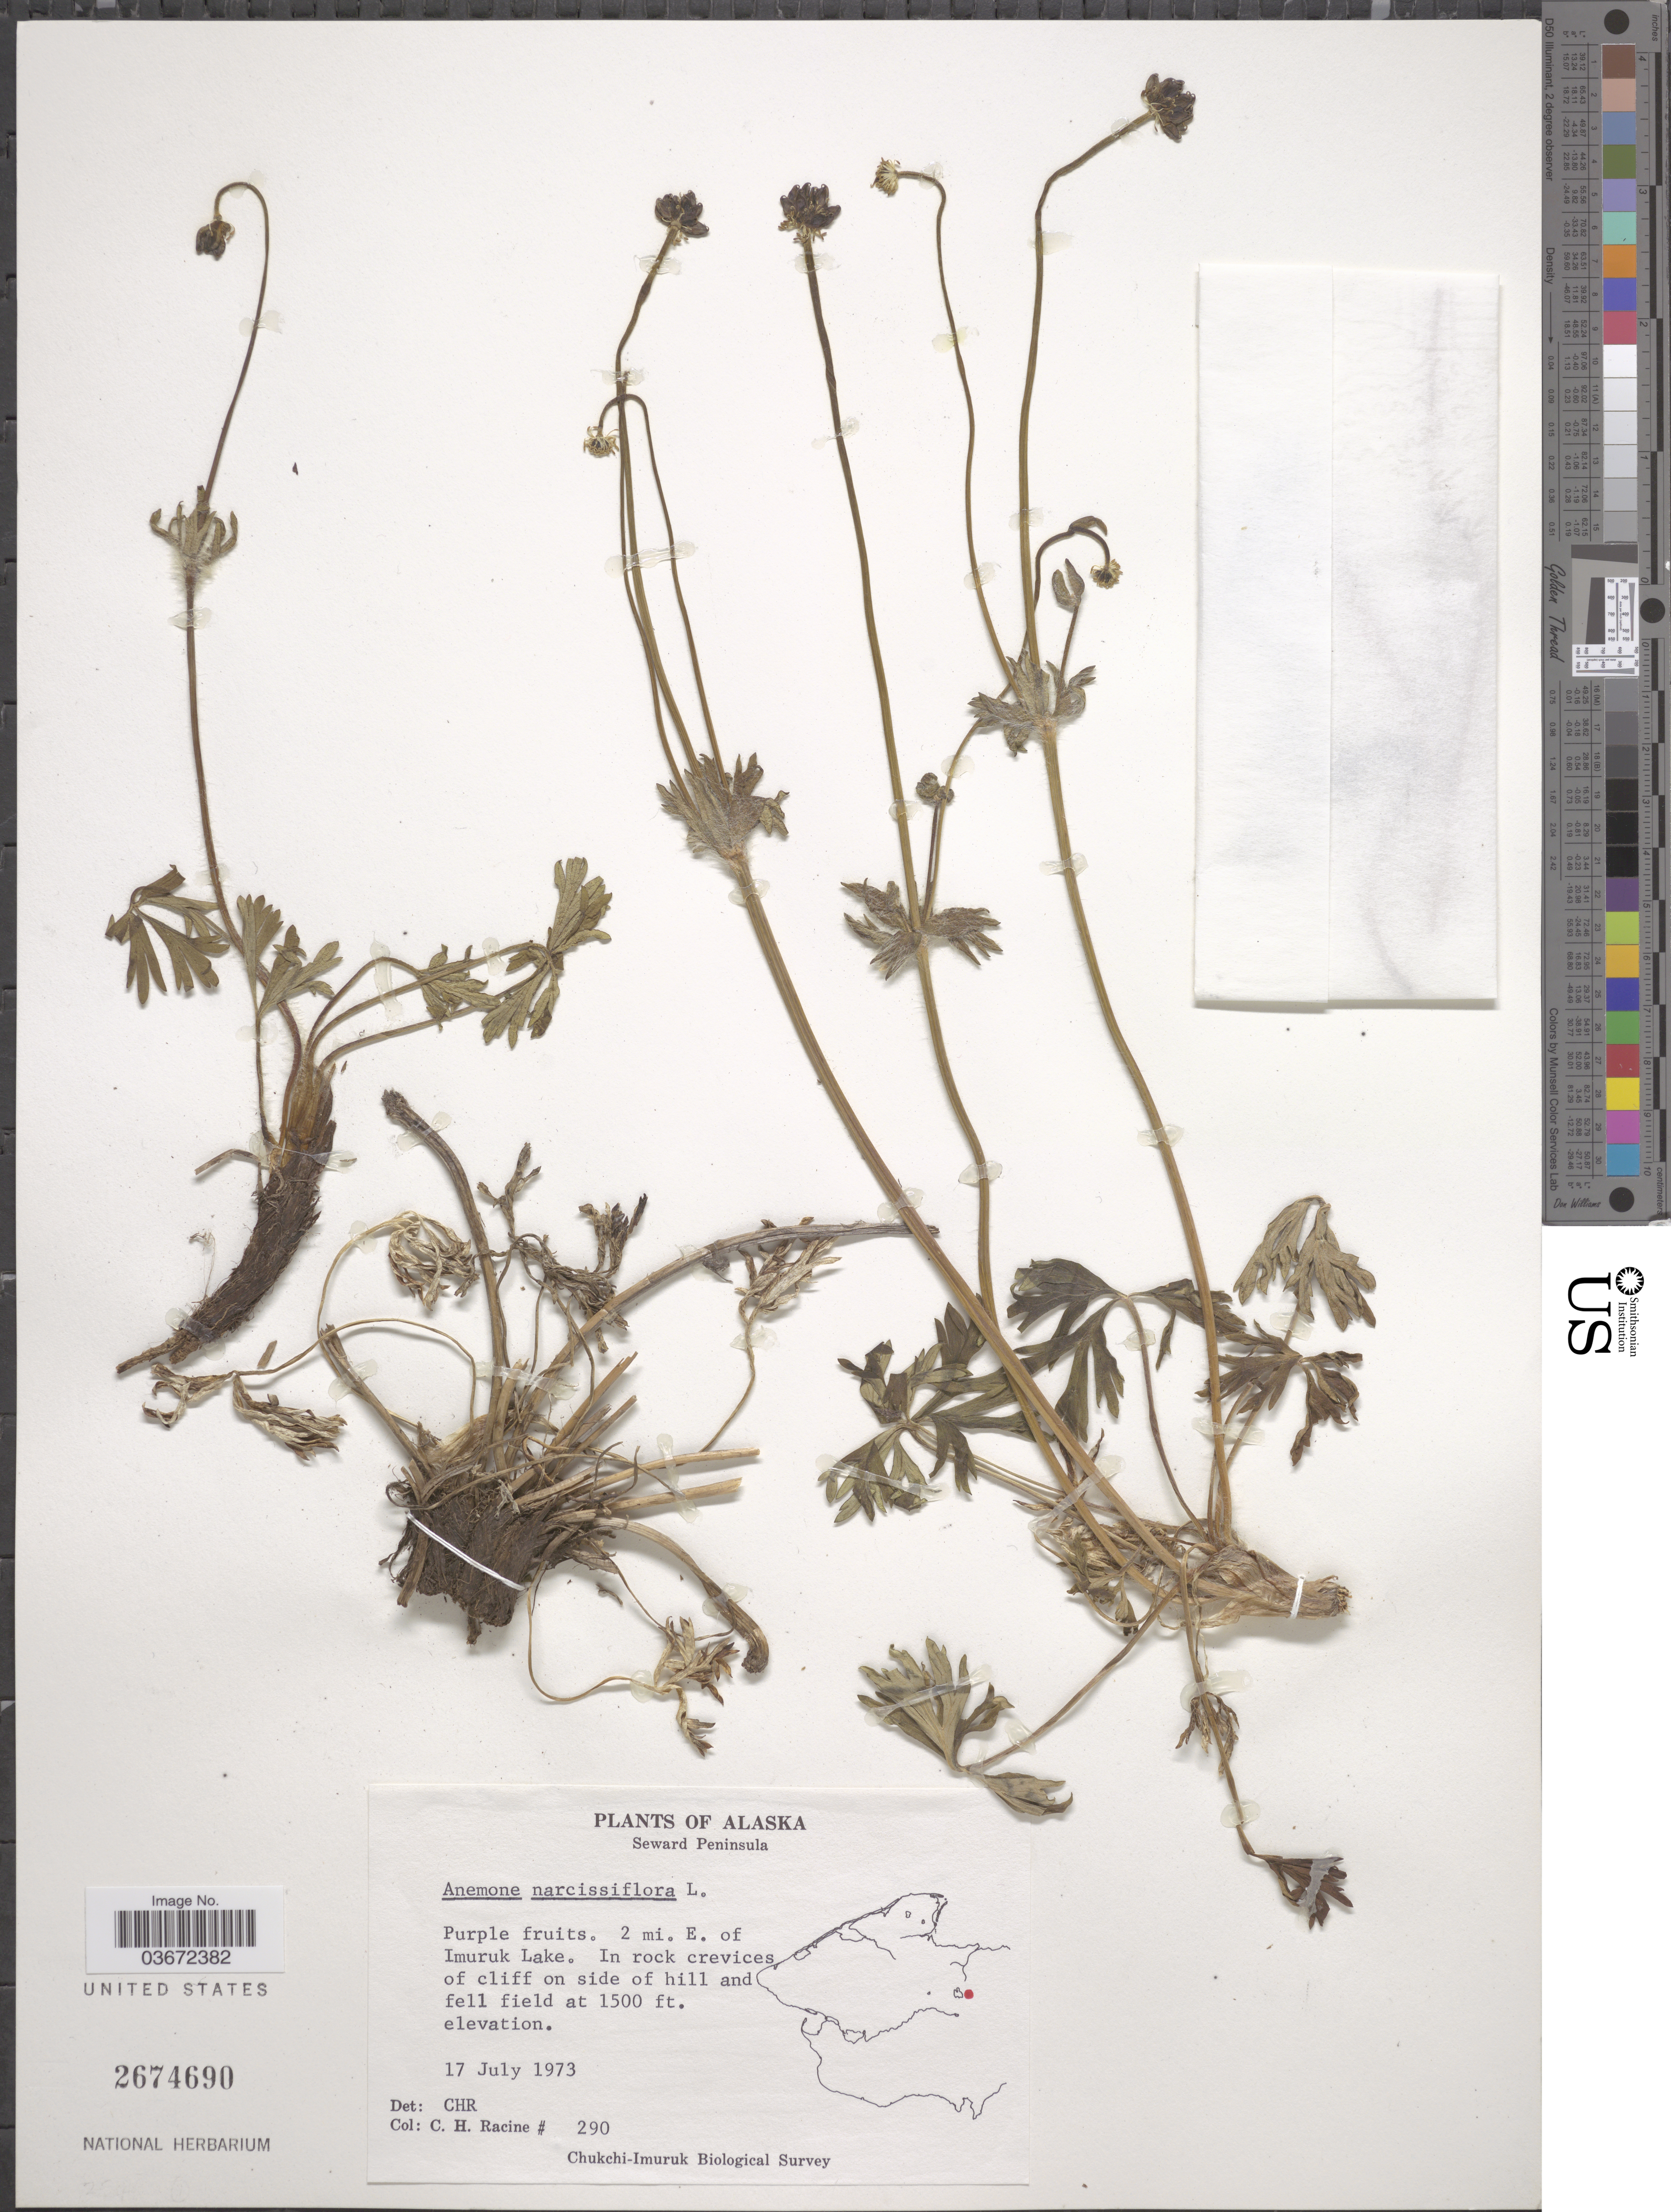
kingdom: Plantae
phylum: Tracheophyta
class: Magnoliopsida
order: Ranunculales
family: Ranunculaceae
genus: Anemone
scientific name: Anemone narcissiflora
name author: L.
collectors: C. Racine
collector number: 290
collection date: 1973-07-17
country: United States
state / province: Alaska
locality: Seward Peninsula. 2 mi. E. of Imuruk Lake.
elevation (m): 457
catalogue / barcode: US 2674690